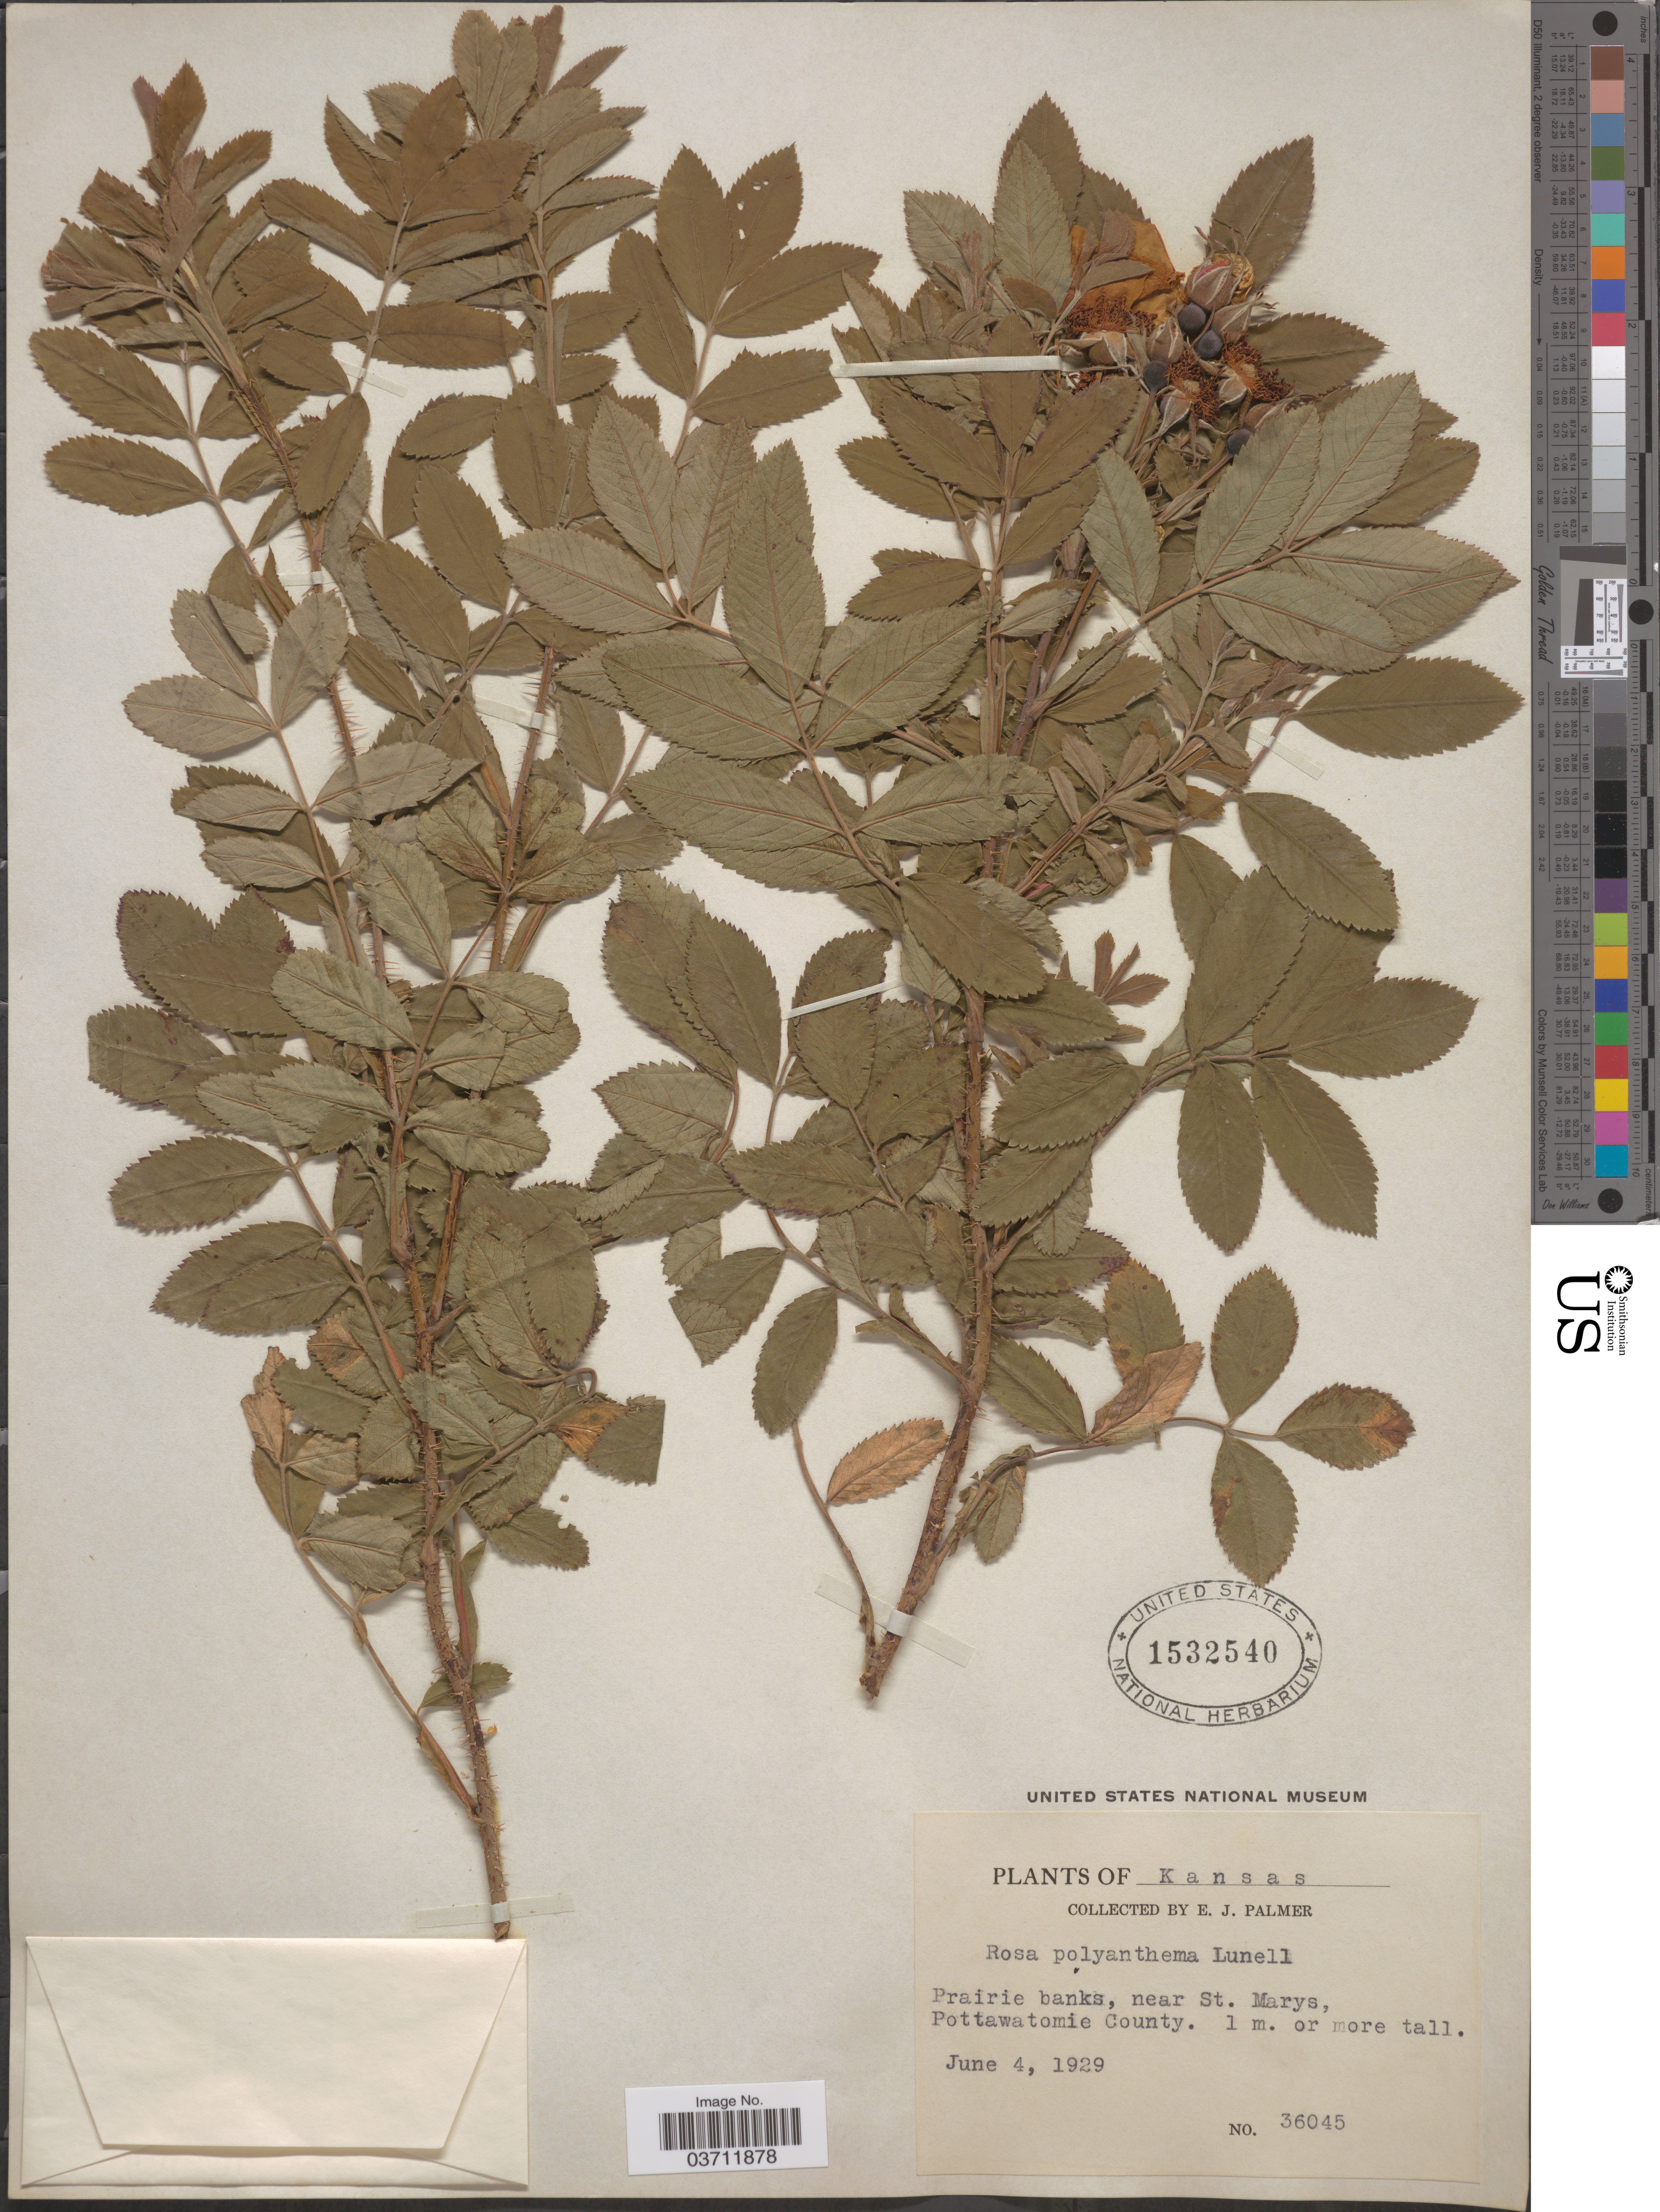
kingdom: Plantae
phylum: Tracheophyta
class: Magnoliopsida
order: Rosales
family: Rosaceae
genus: Rosa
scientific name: Rosa polyanthema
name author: Lunell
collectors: E. J. Palmer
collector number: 36045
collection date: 1929-06-04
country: United States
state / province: Kansas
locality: Prairie banks, near St. Marys, Pottawatomie County.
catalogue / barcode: US 1532540